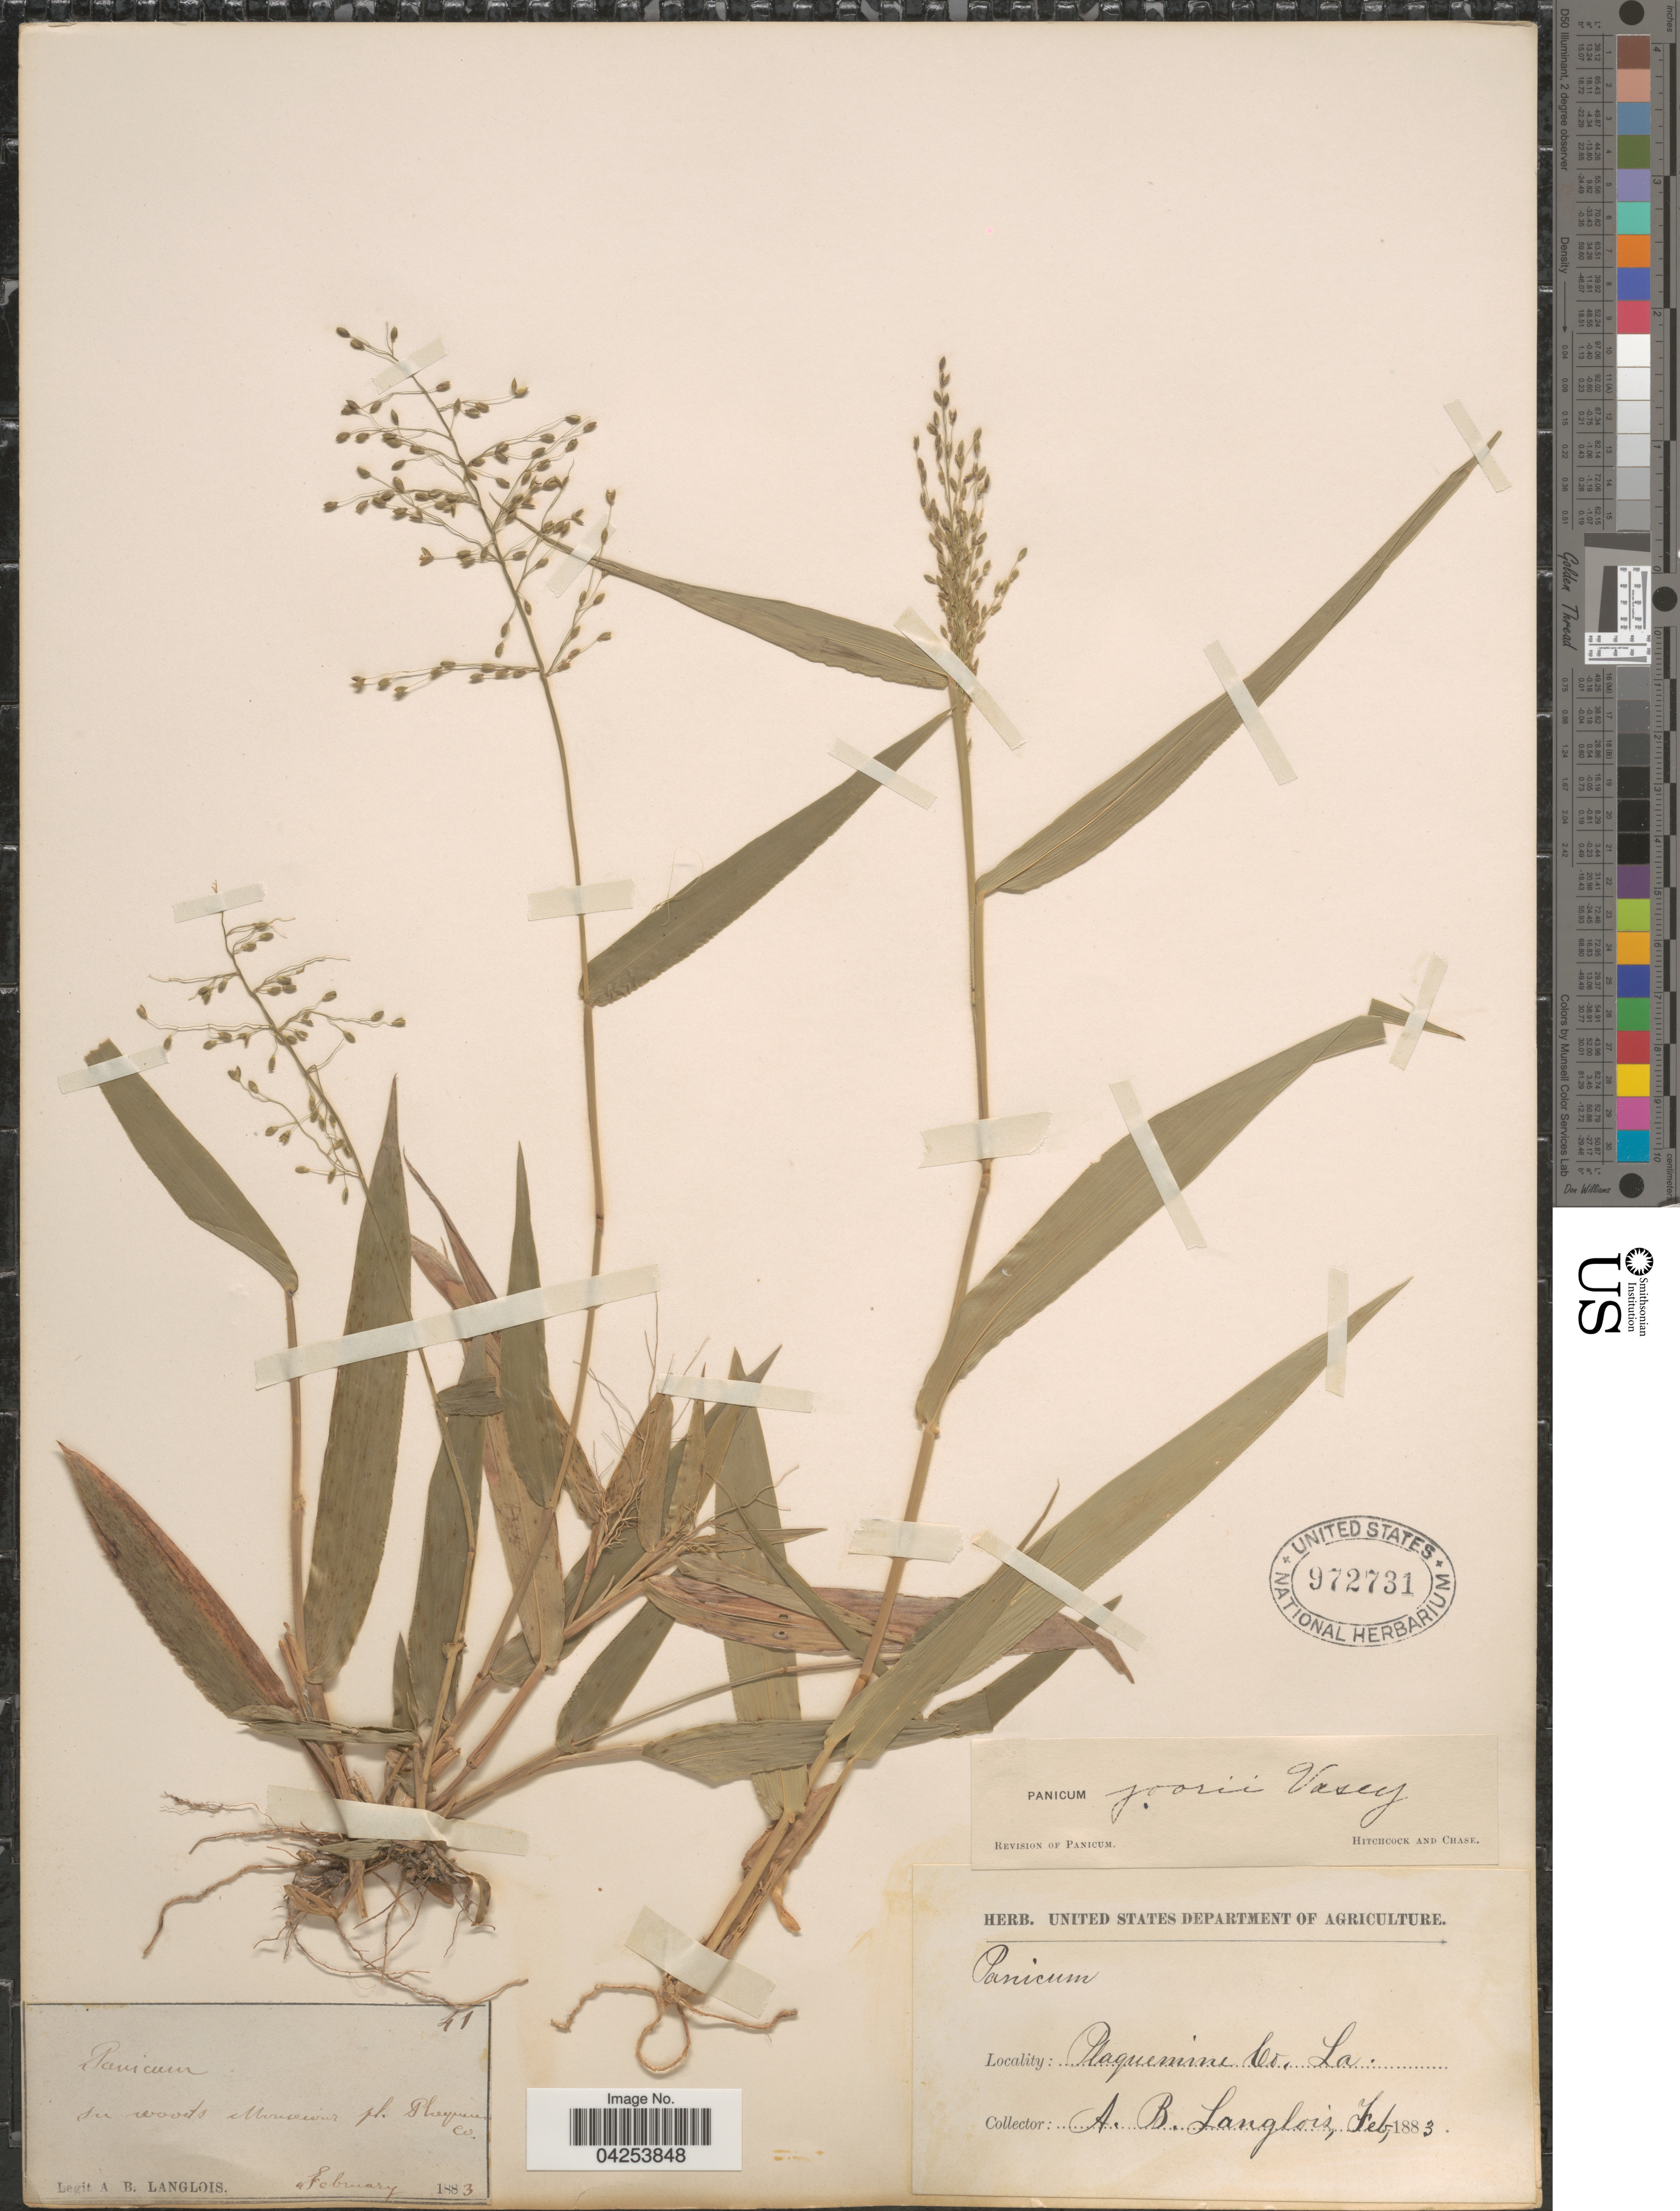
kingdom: Plantae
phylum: Tracheophyta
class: Liliopsida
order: Poales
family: Poaceae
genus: Dichanthelium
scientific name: Dichanthelium commutatum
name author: (Schult.) Gould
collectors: A. Langlois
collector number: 41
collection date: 1883-02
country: United States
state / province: Louisiana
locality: In woods Monsecour pl. Plaquemine Co.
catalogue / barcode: US 972731